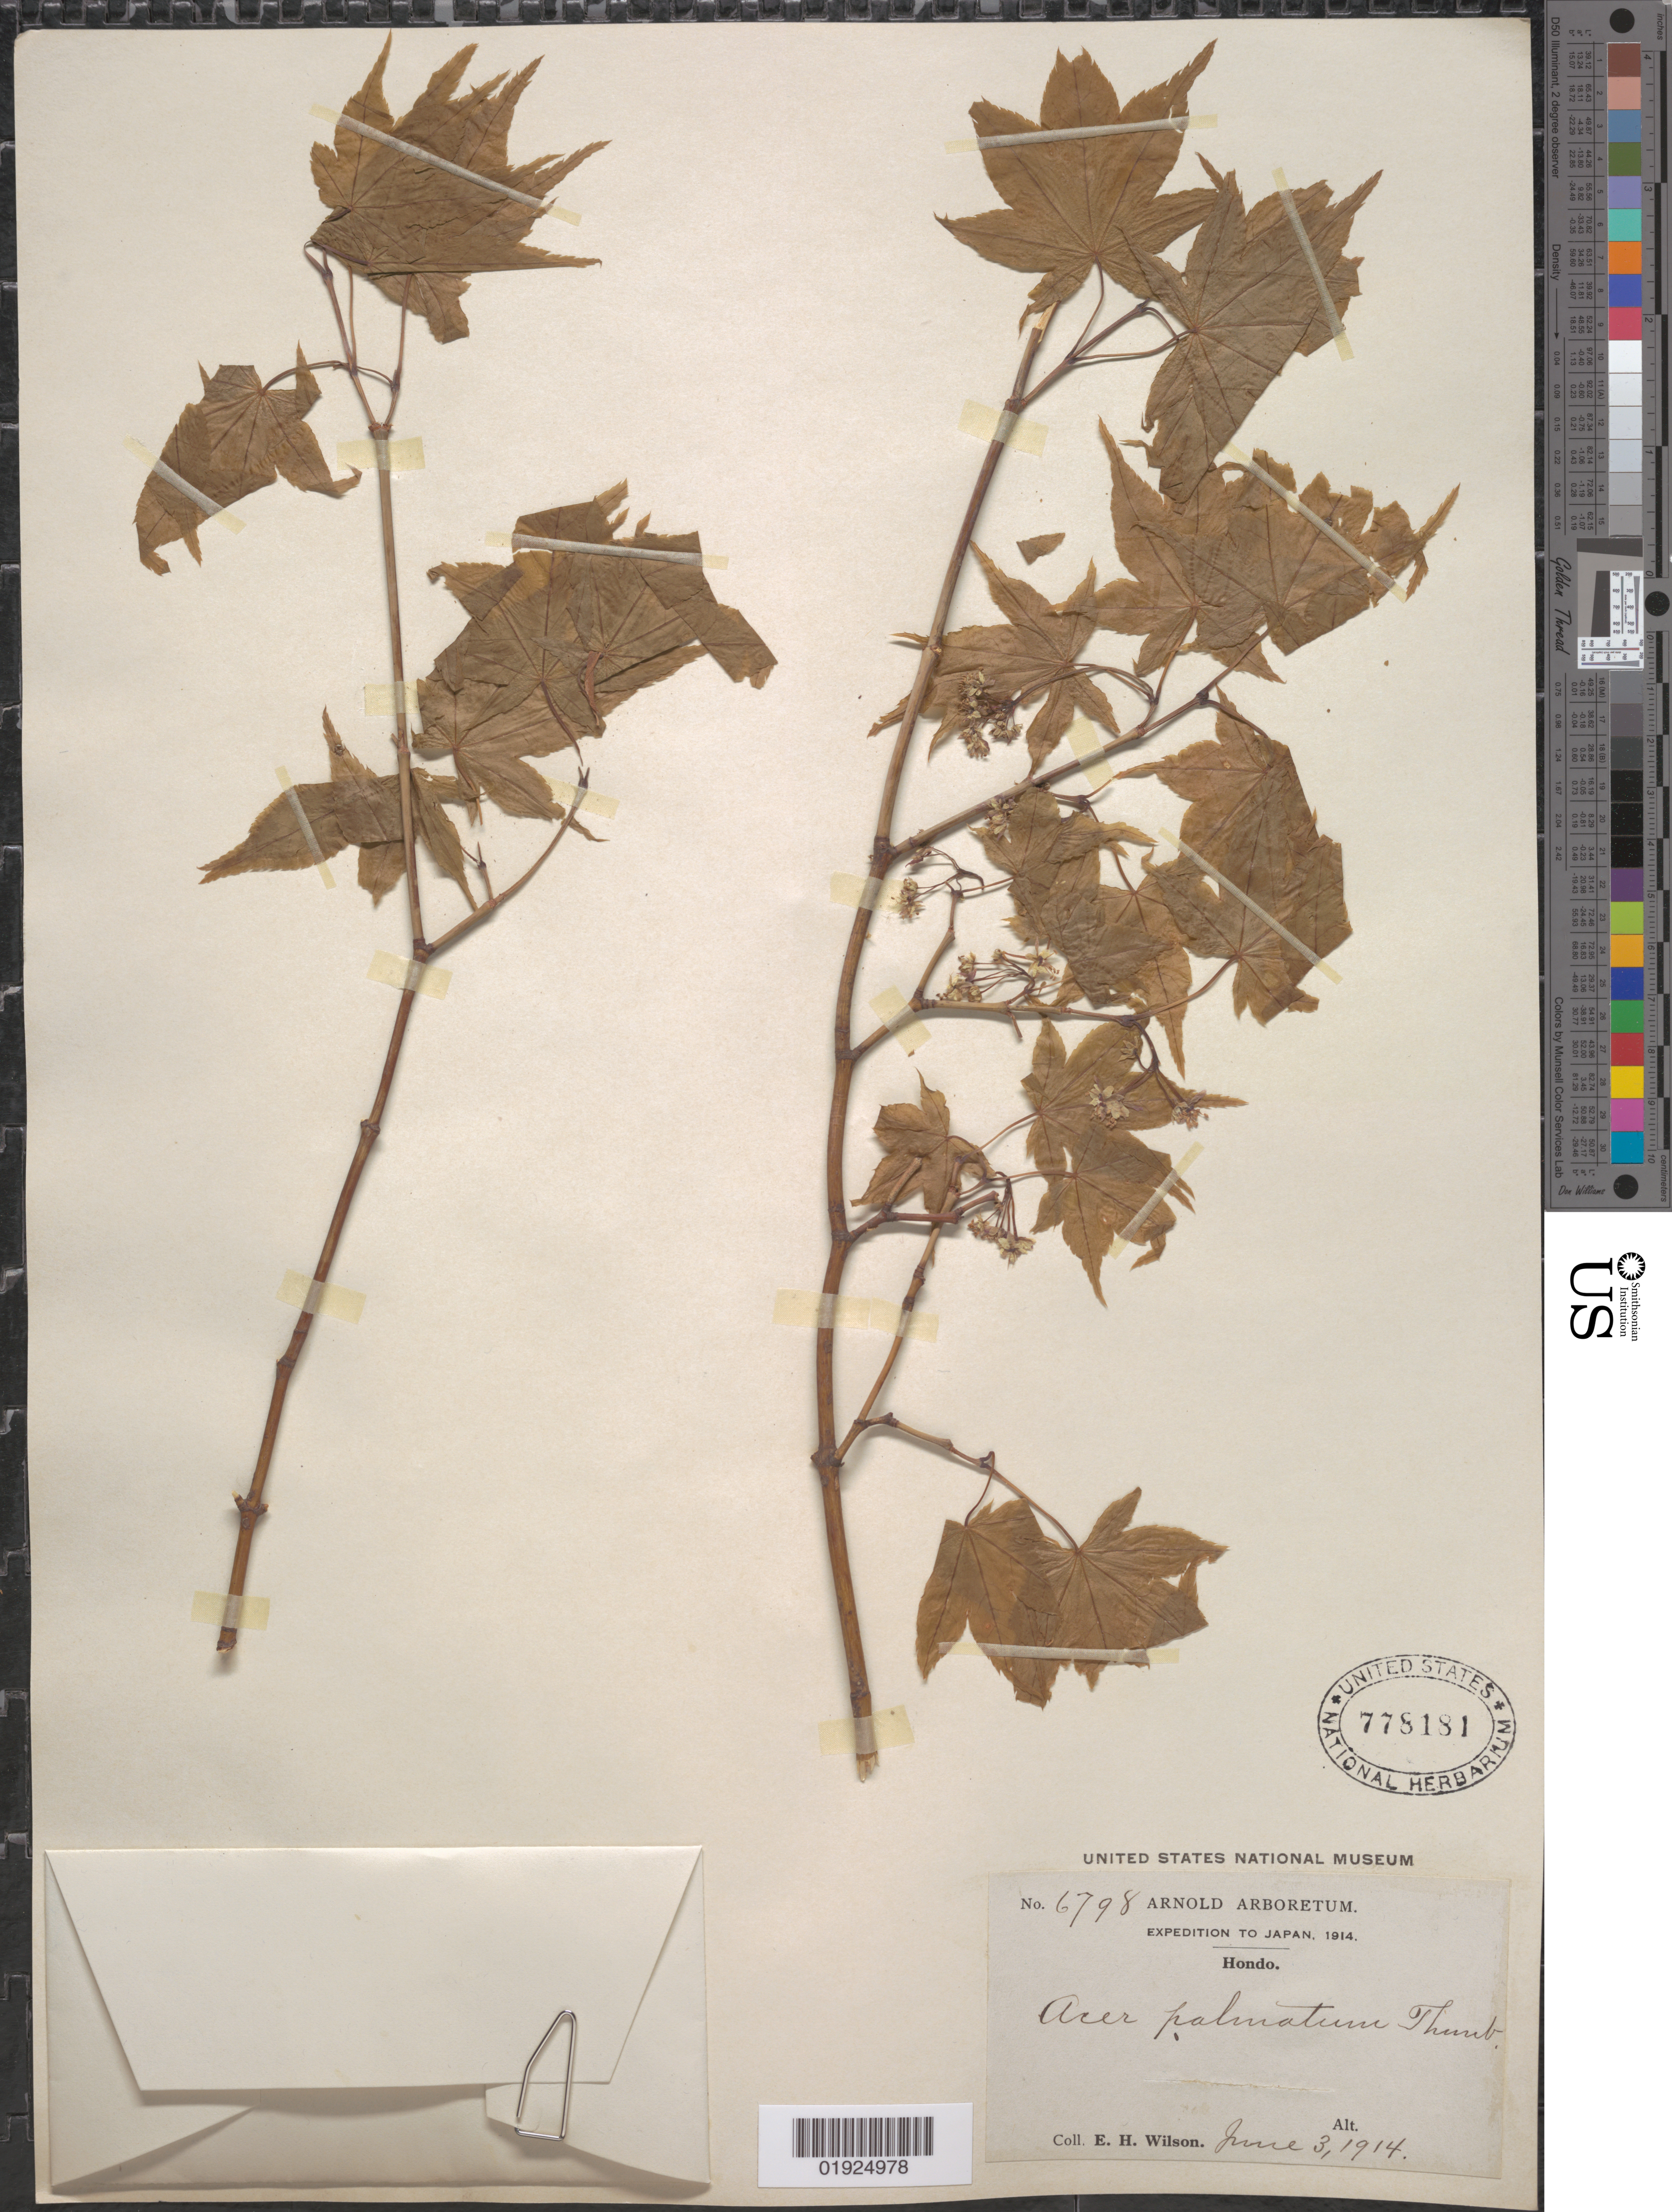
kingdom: Plantae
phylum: Tracheophyta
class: Magnoliopsida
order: Sapindales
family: Sapindaceae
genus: Acer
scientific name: Acer palmatum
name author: Thunb.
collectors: E. H. Wilson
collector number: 6798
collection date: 1914-06-03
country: Japan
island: Honshu I.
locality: Hondo [Honshu]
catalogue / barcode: US 778181